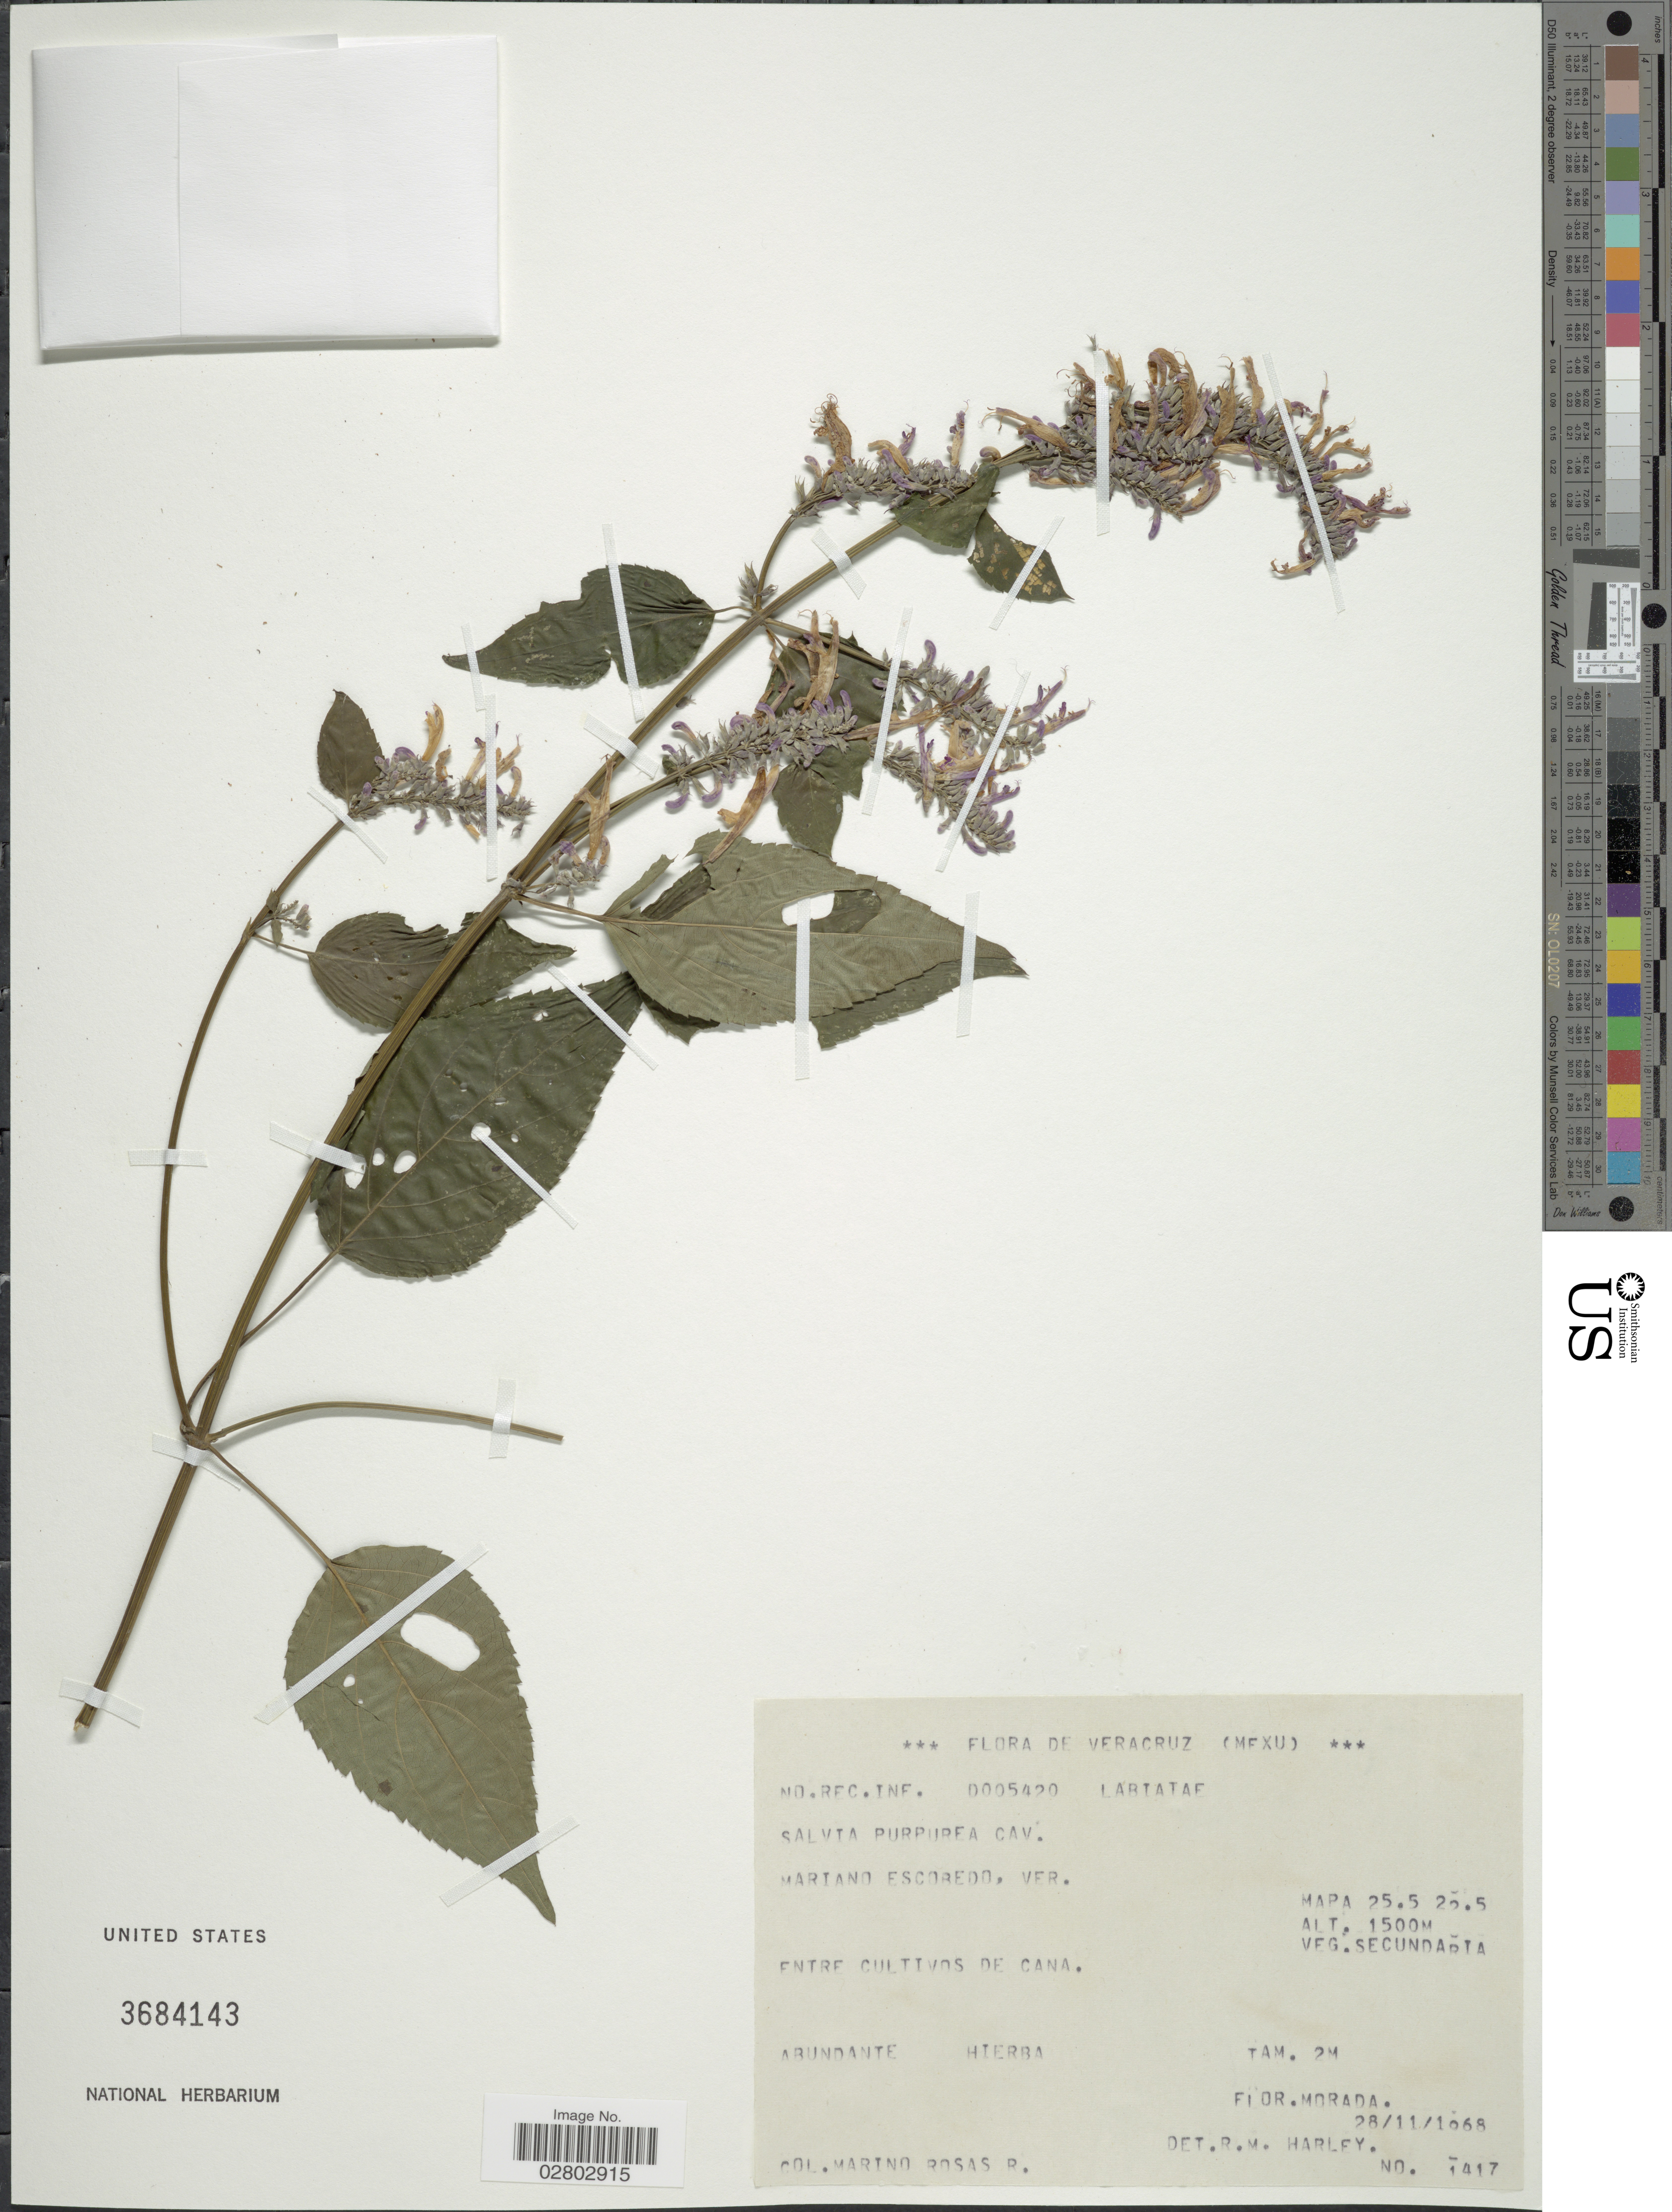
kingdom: Plantae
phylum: Tracheophyta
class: Magnoliopsida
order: Lamiales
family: Lamiaceae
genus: Salvia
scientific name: Salvia purpurea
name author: Cav.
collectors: M. Rosas R.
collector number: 1417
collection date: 1968-11-28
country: Mexico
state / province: Veracruz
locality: Veracruz, Mariano Escoredo, Ver. Mapa 25.5 22.5.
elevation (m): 1500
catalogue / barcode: US 3684143